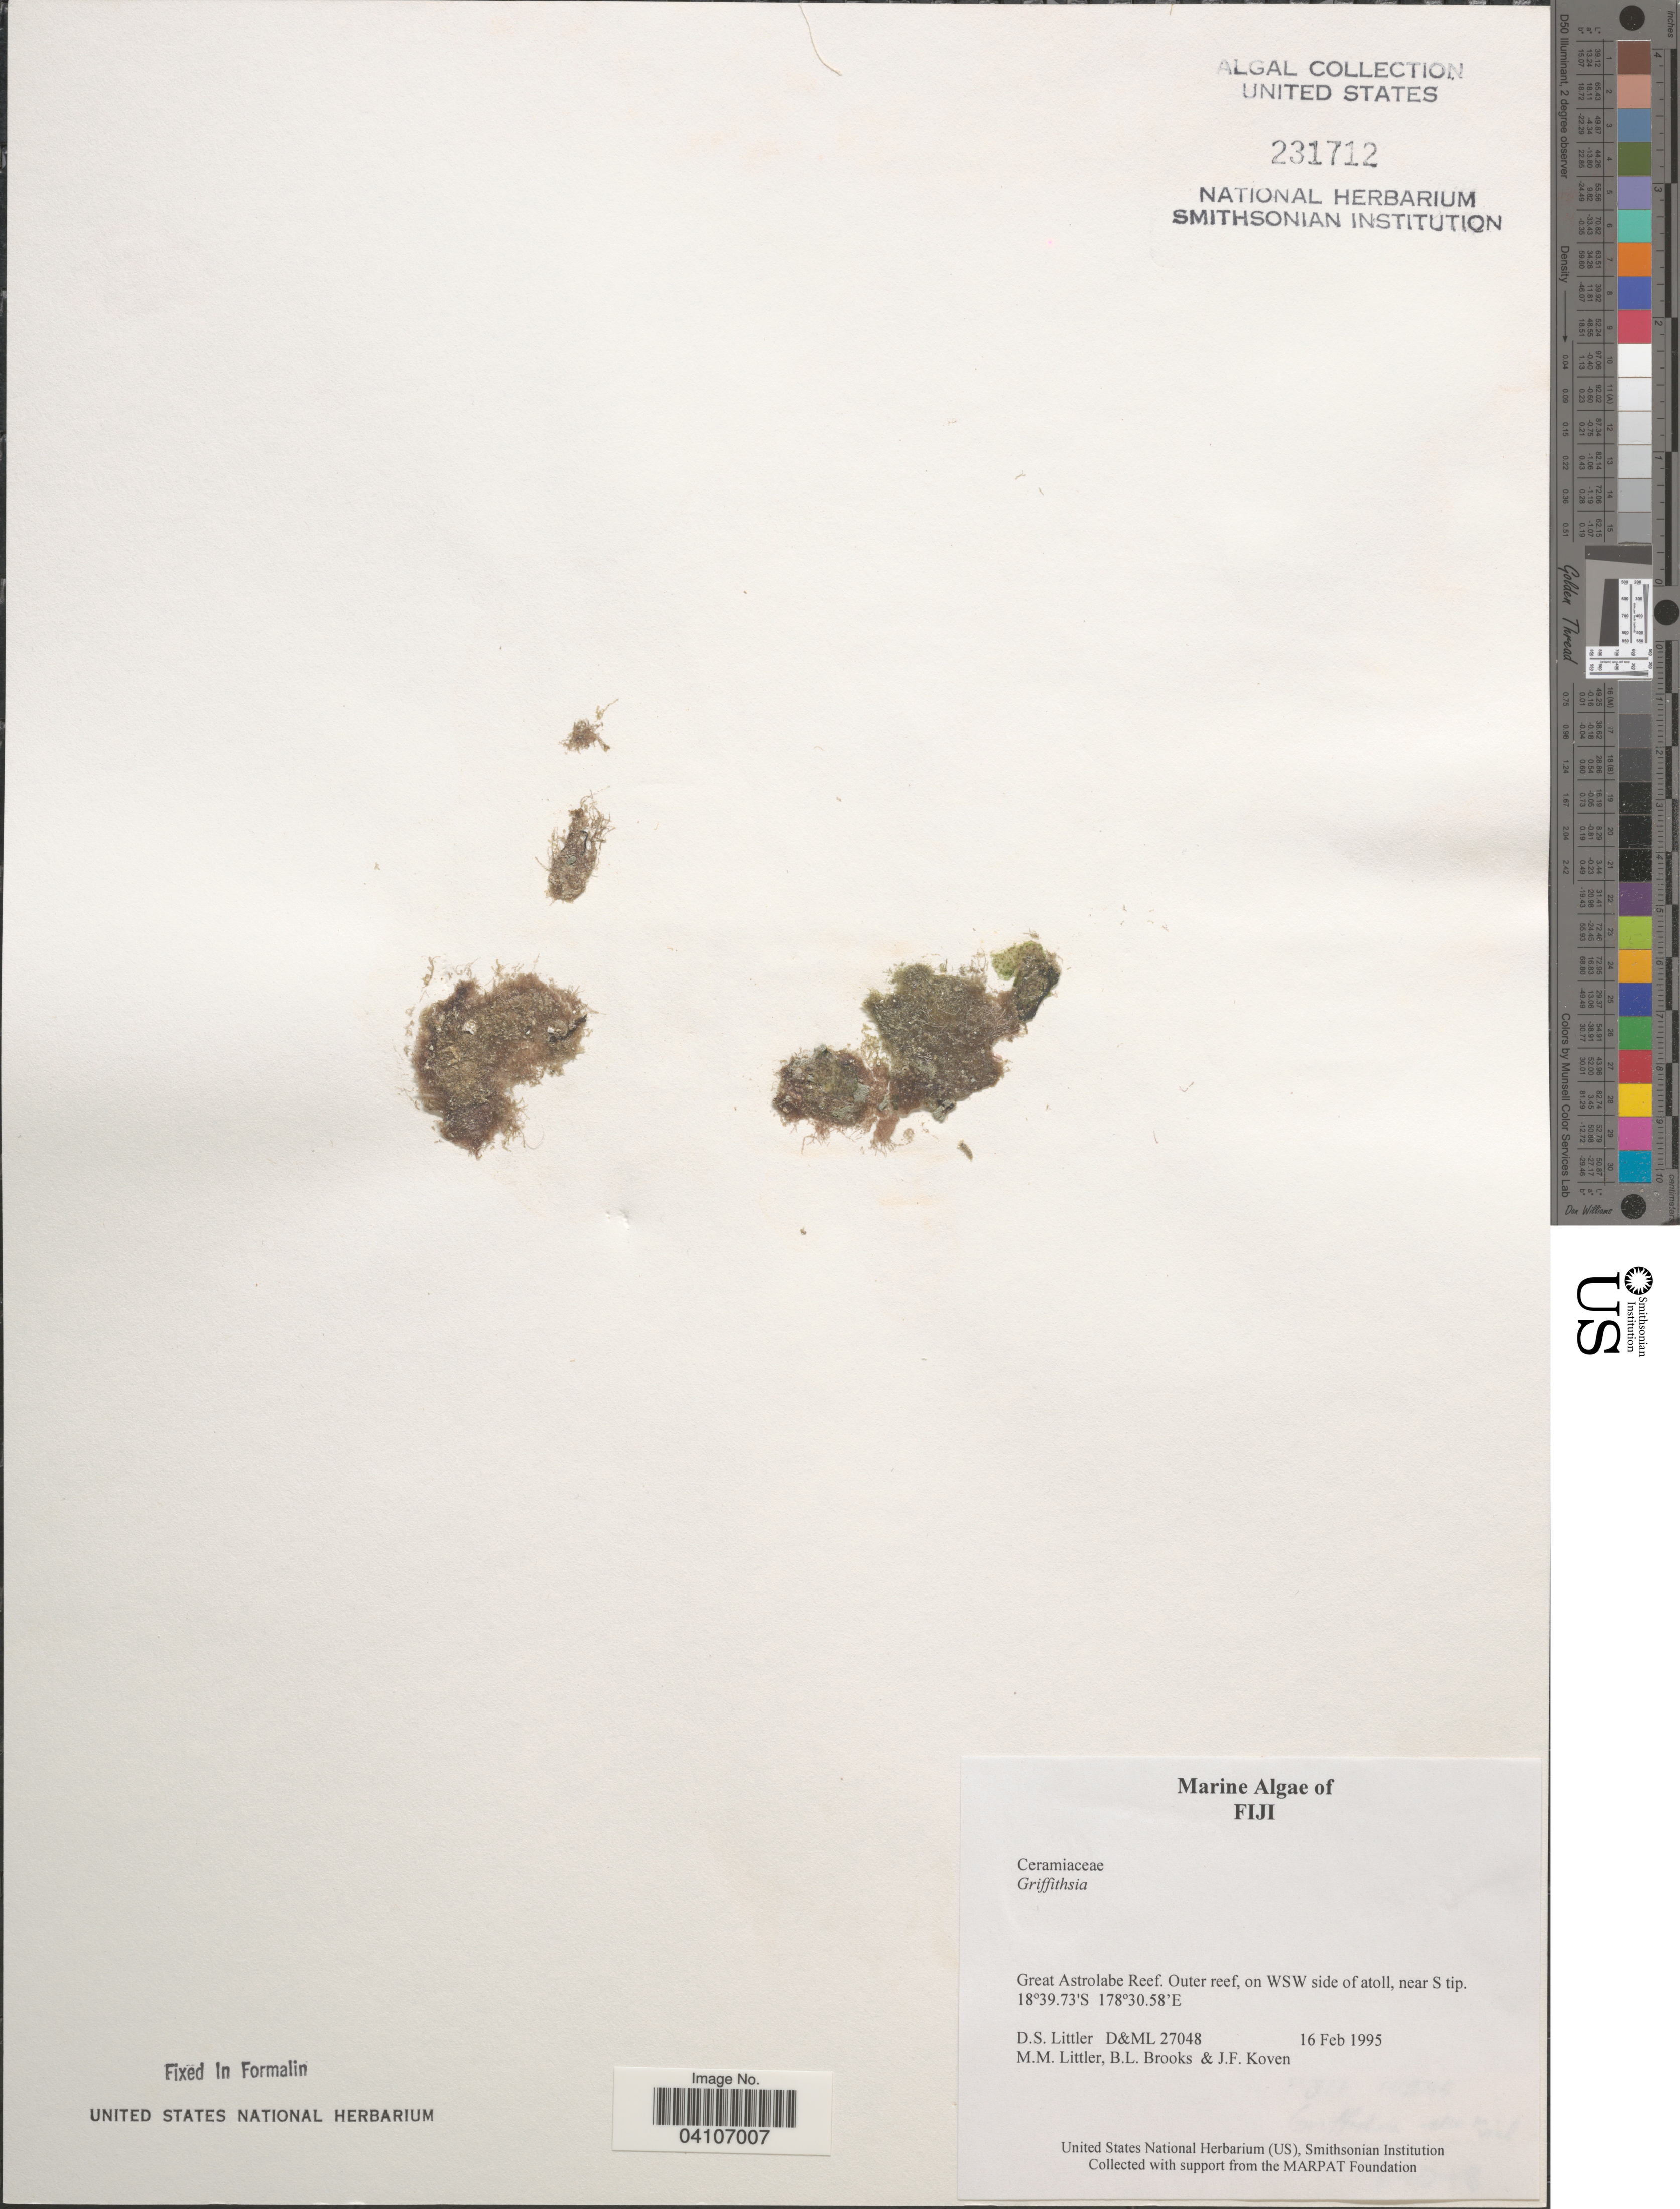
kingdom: Plantae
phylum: Rhodophyta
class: Florideophyceae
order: Ceramiales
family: Wrangeliaceae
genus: Griffithsia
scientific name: Griffithsia sp.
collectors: D. S. Littler, B. Brooks & J. Koven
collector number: D&ML27048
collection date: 1995-02-16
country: Fiji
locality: Great Astrolabe Reef. Outer reef, on WSW side of atoll, near S tip.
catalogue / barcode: US 231712